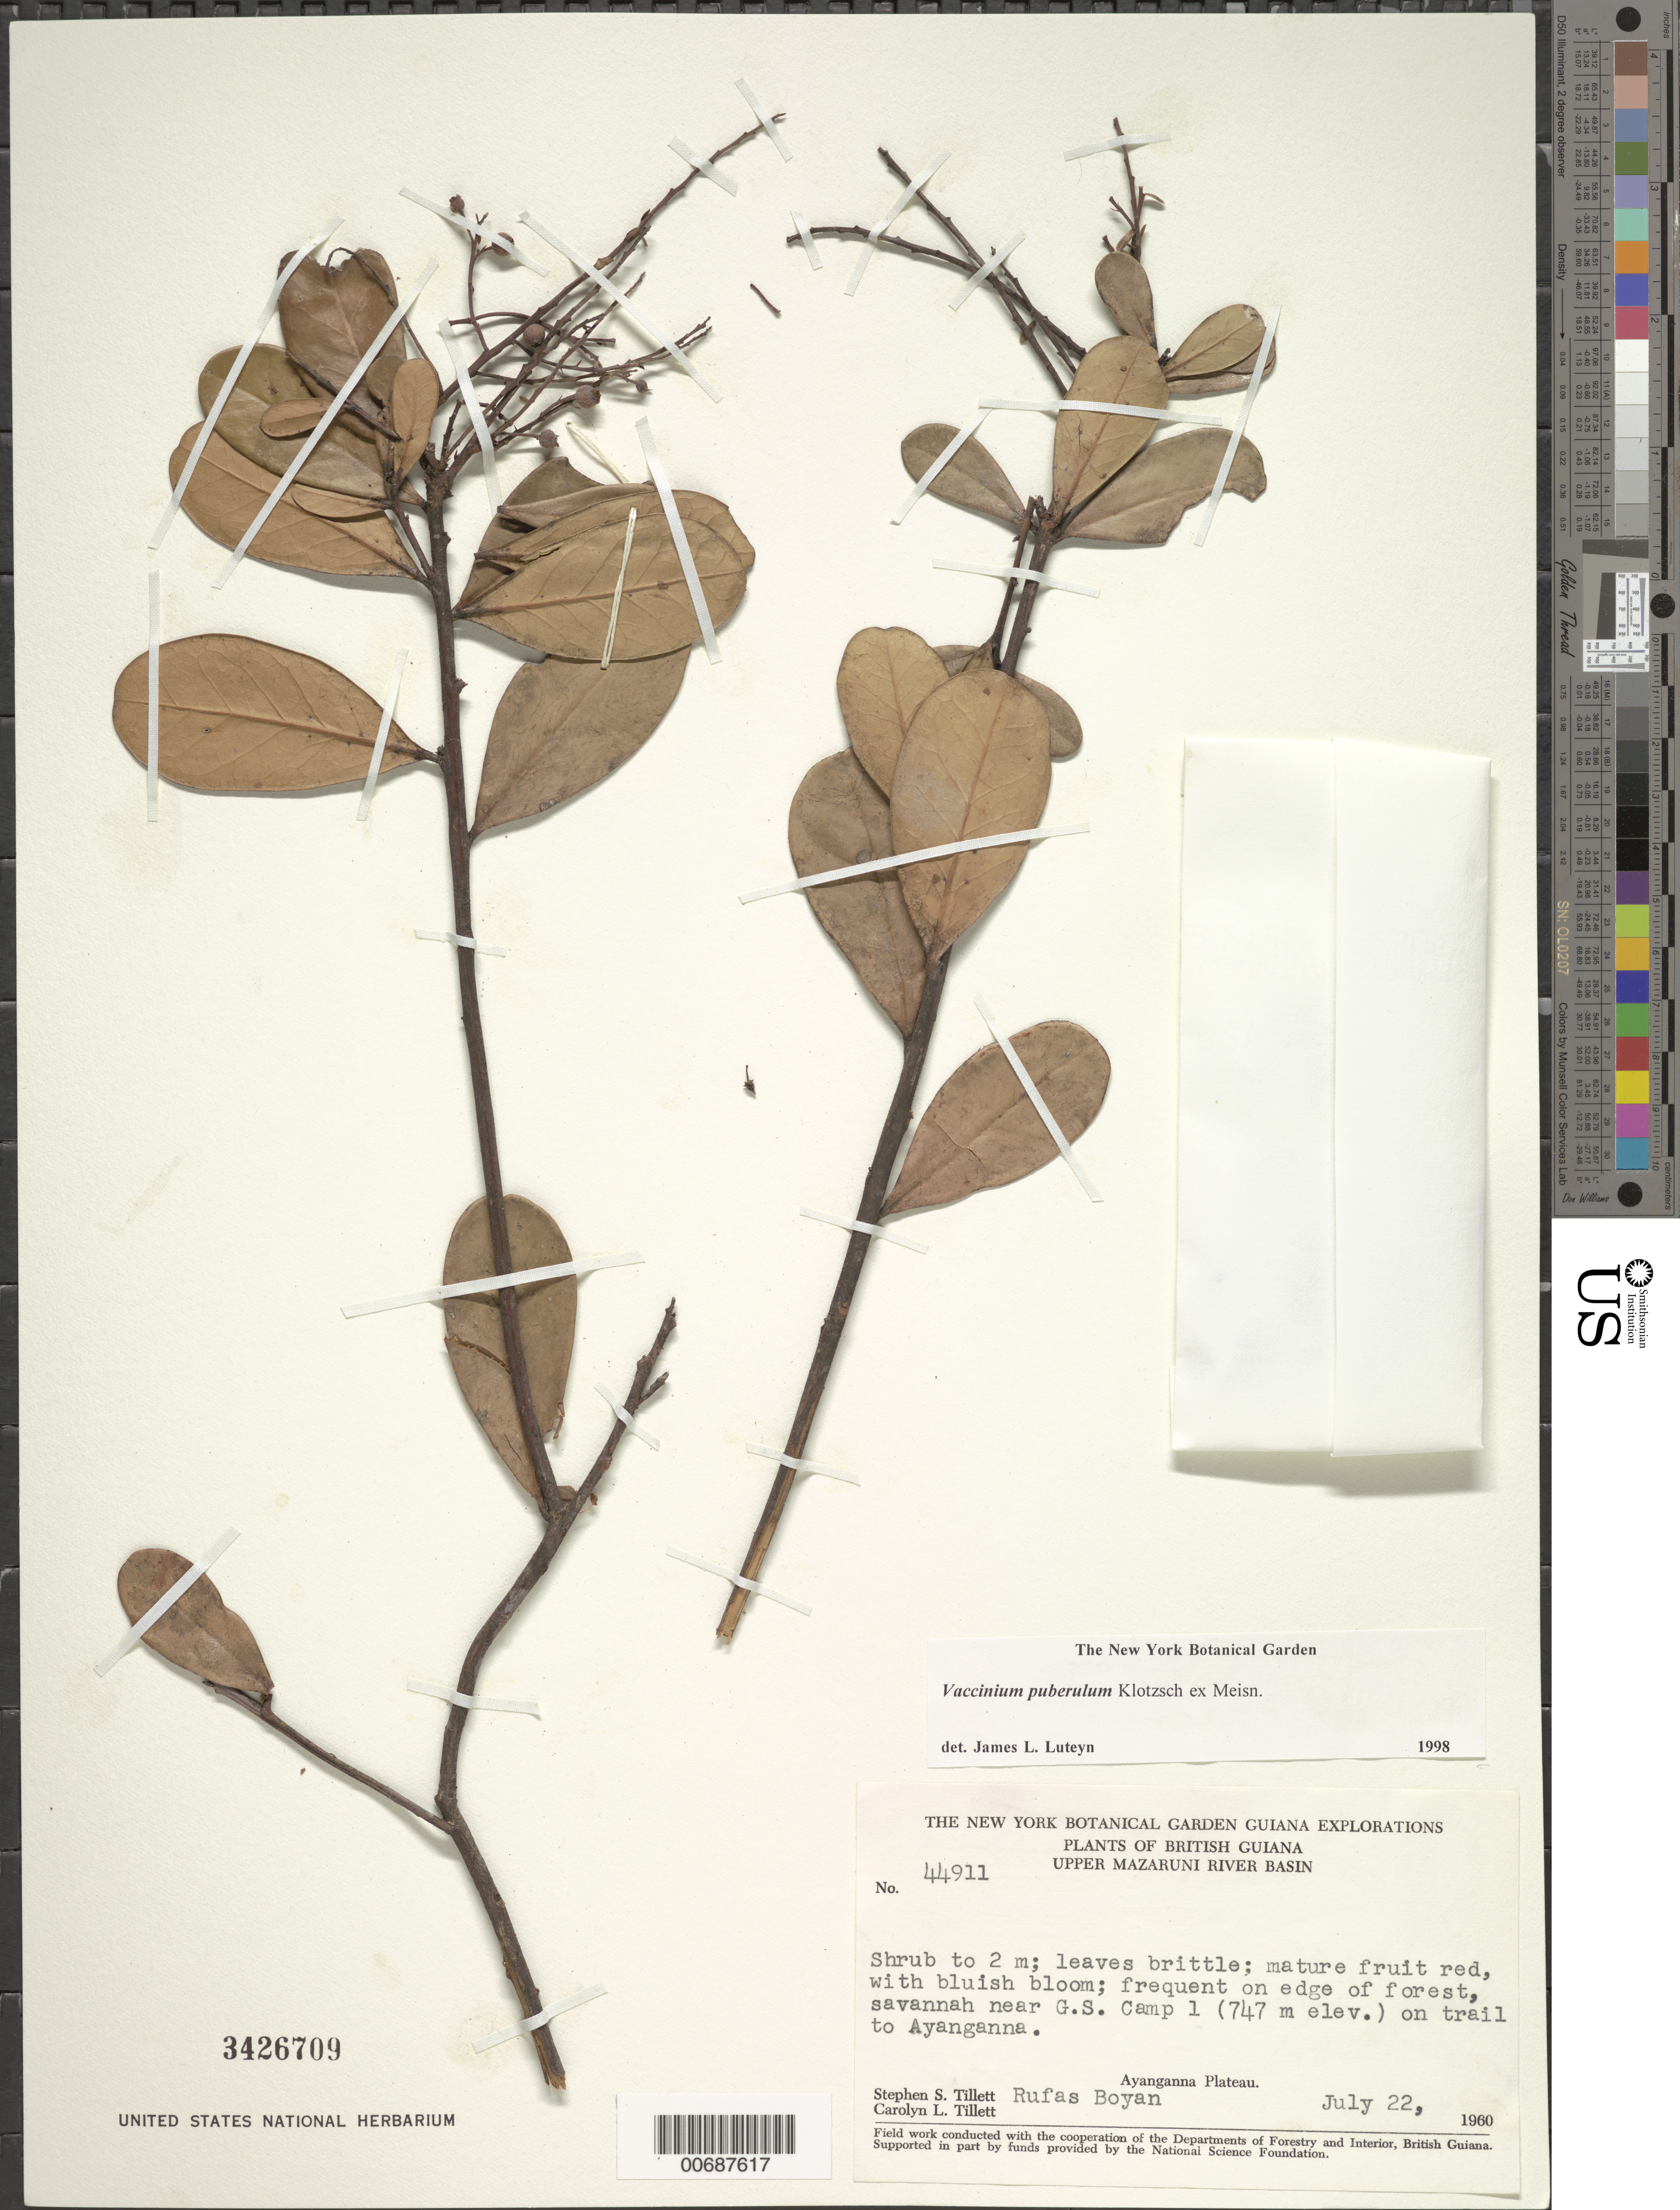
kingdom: Plantae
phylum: Tracheophyta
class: Magnoliopsida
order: Ericales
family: Ericaceae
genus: Vaccinium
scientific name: Vaccinium puberulum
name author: Klotzsch ex Meisn.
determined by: Luteyn, J. L.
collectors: S. S. Tillett, C. L. Tillett & R. Boyan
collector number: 44911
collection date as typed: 22-Jul-60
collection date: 1960-07-22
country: Guyana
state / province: Cuyuni-Mazaruni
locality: Ayanganna Plateau; near G.S. Camp 1 on trail to Ayanganna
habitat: edge of forest, savanna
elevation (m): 747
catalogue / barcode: US 3426709